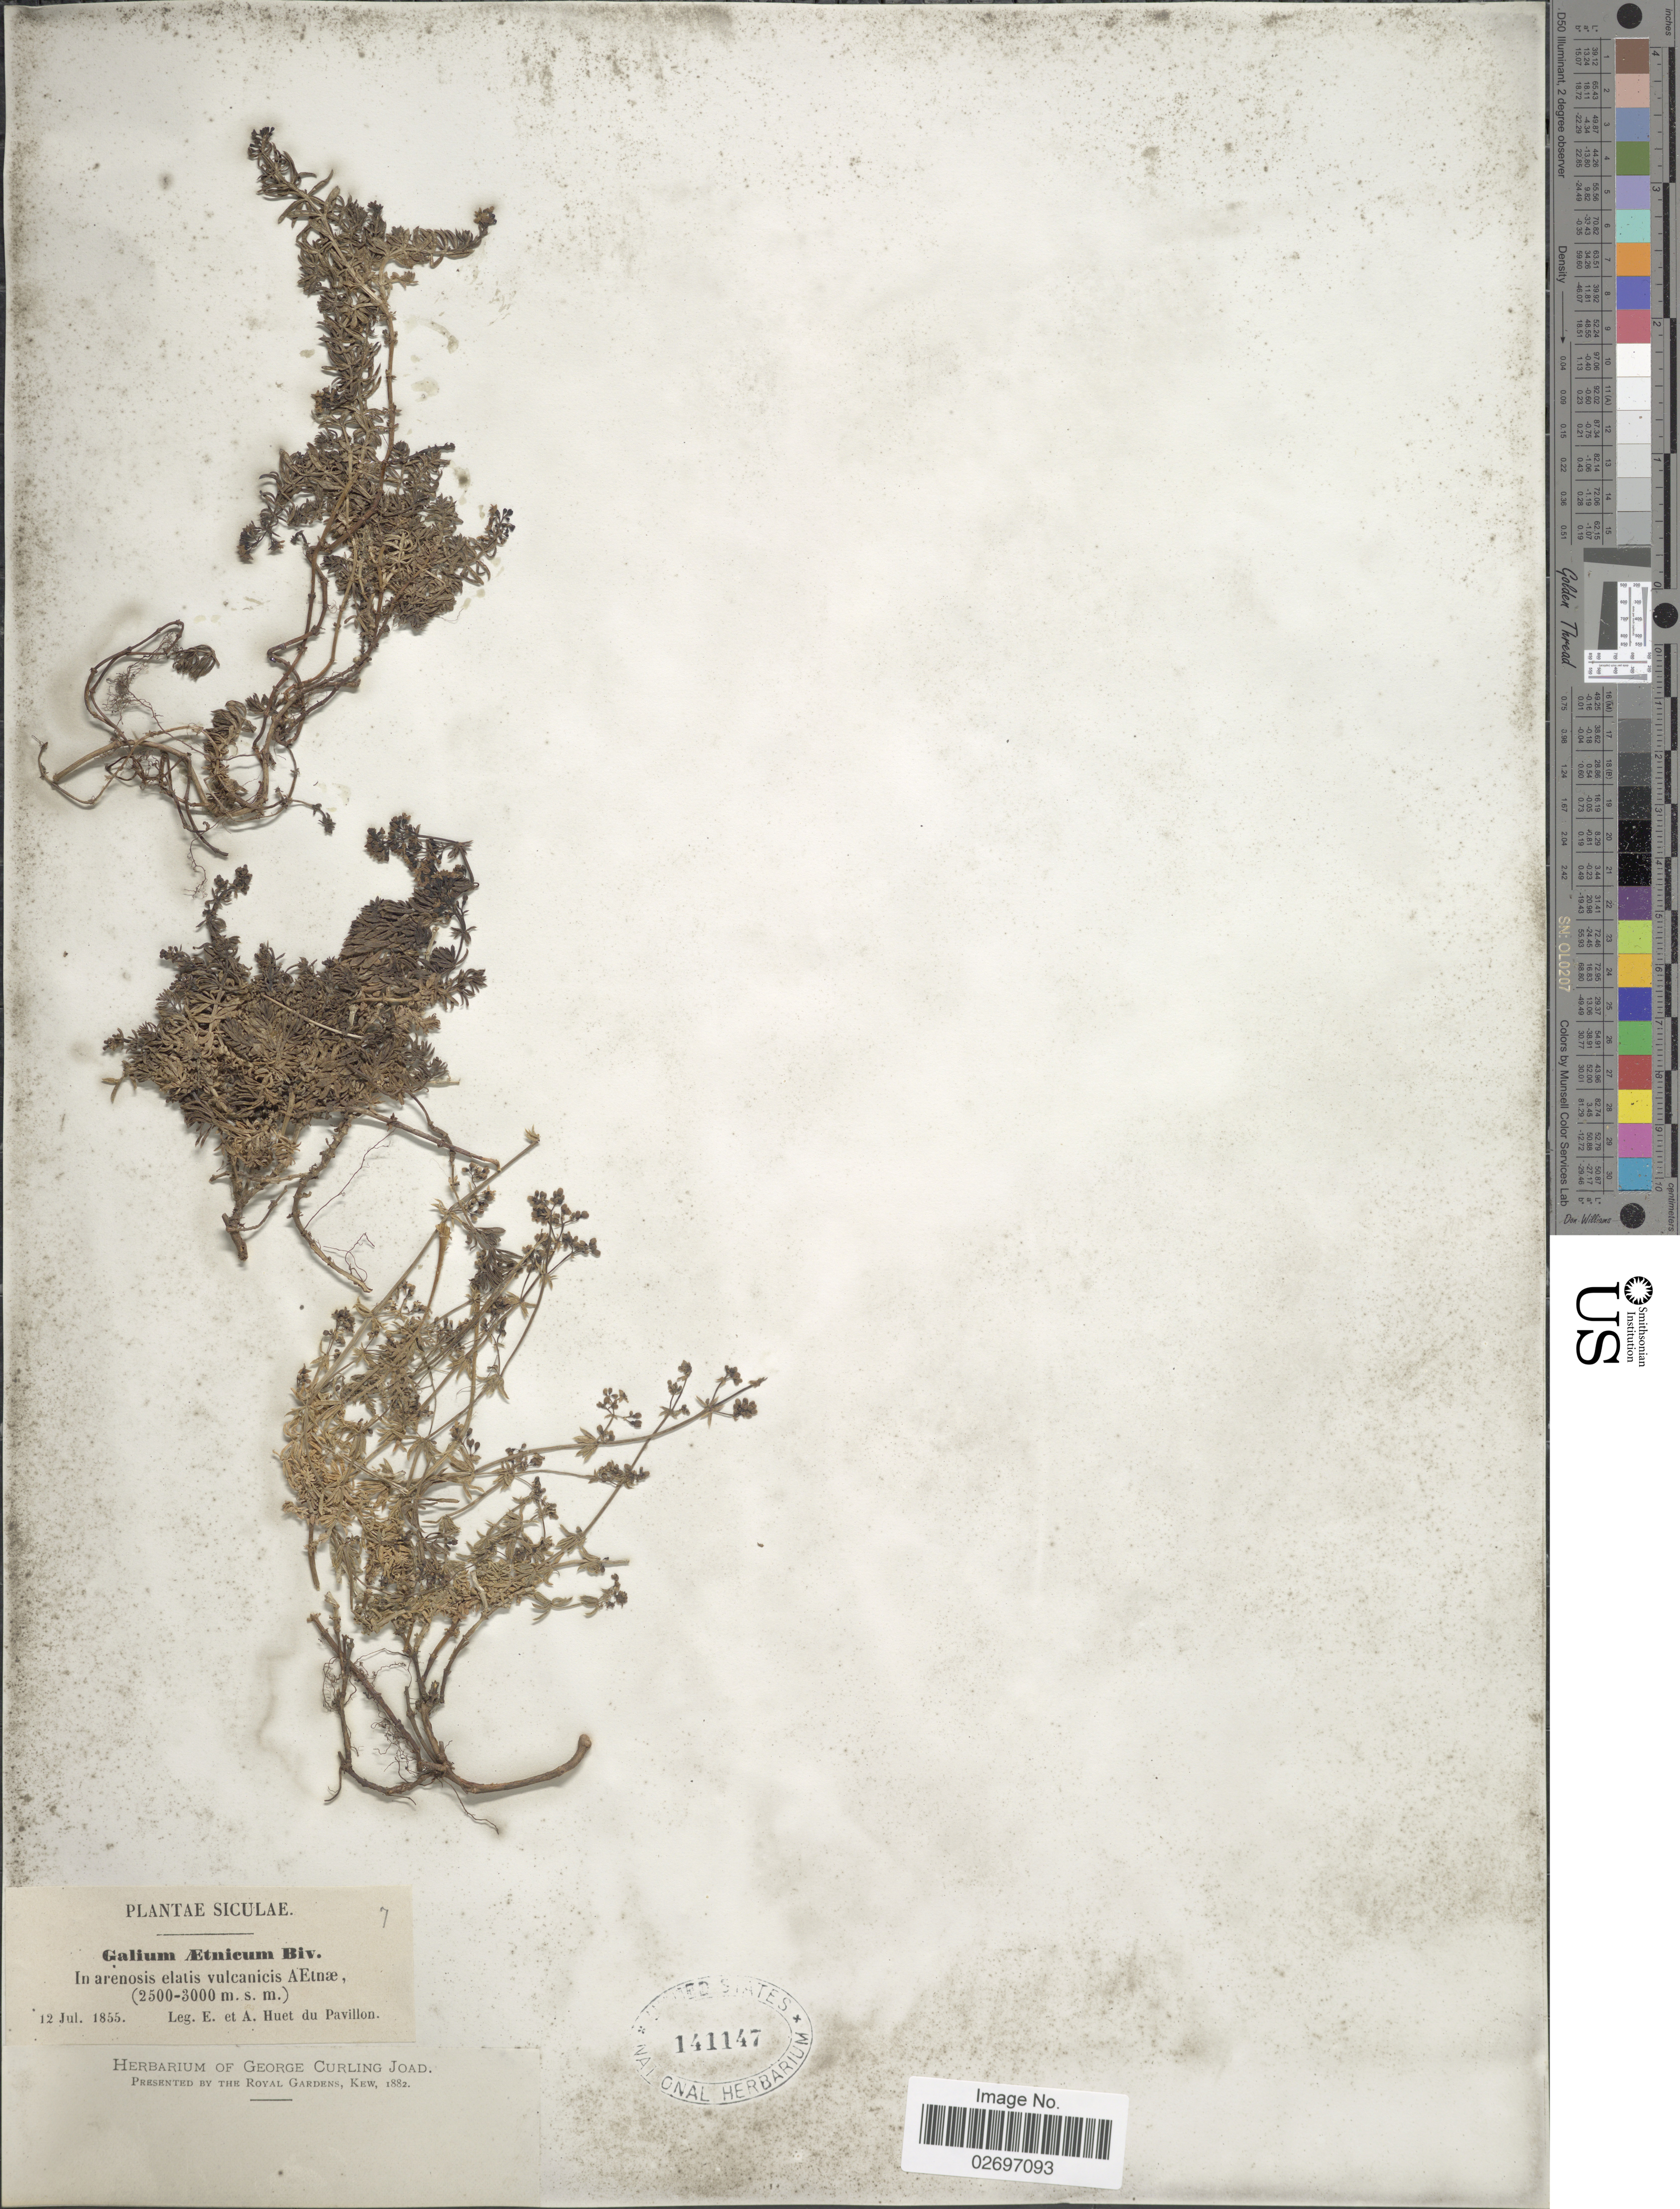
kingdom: Plantae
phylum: Tracheophyta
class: Magnoliopsida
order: Gentianales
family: Rubiaceae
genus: Galium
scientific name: Galium aetnicum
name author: Biv.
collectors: E. Huet du Pavillon & E. Huet du Pavillon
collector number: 7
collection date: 1855-07-12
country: Italy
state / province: Siciliana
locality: Siculae, in arenosis elatis vulanicis AEtnae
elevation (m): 2500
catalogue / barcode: US 141147